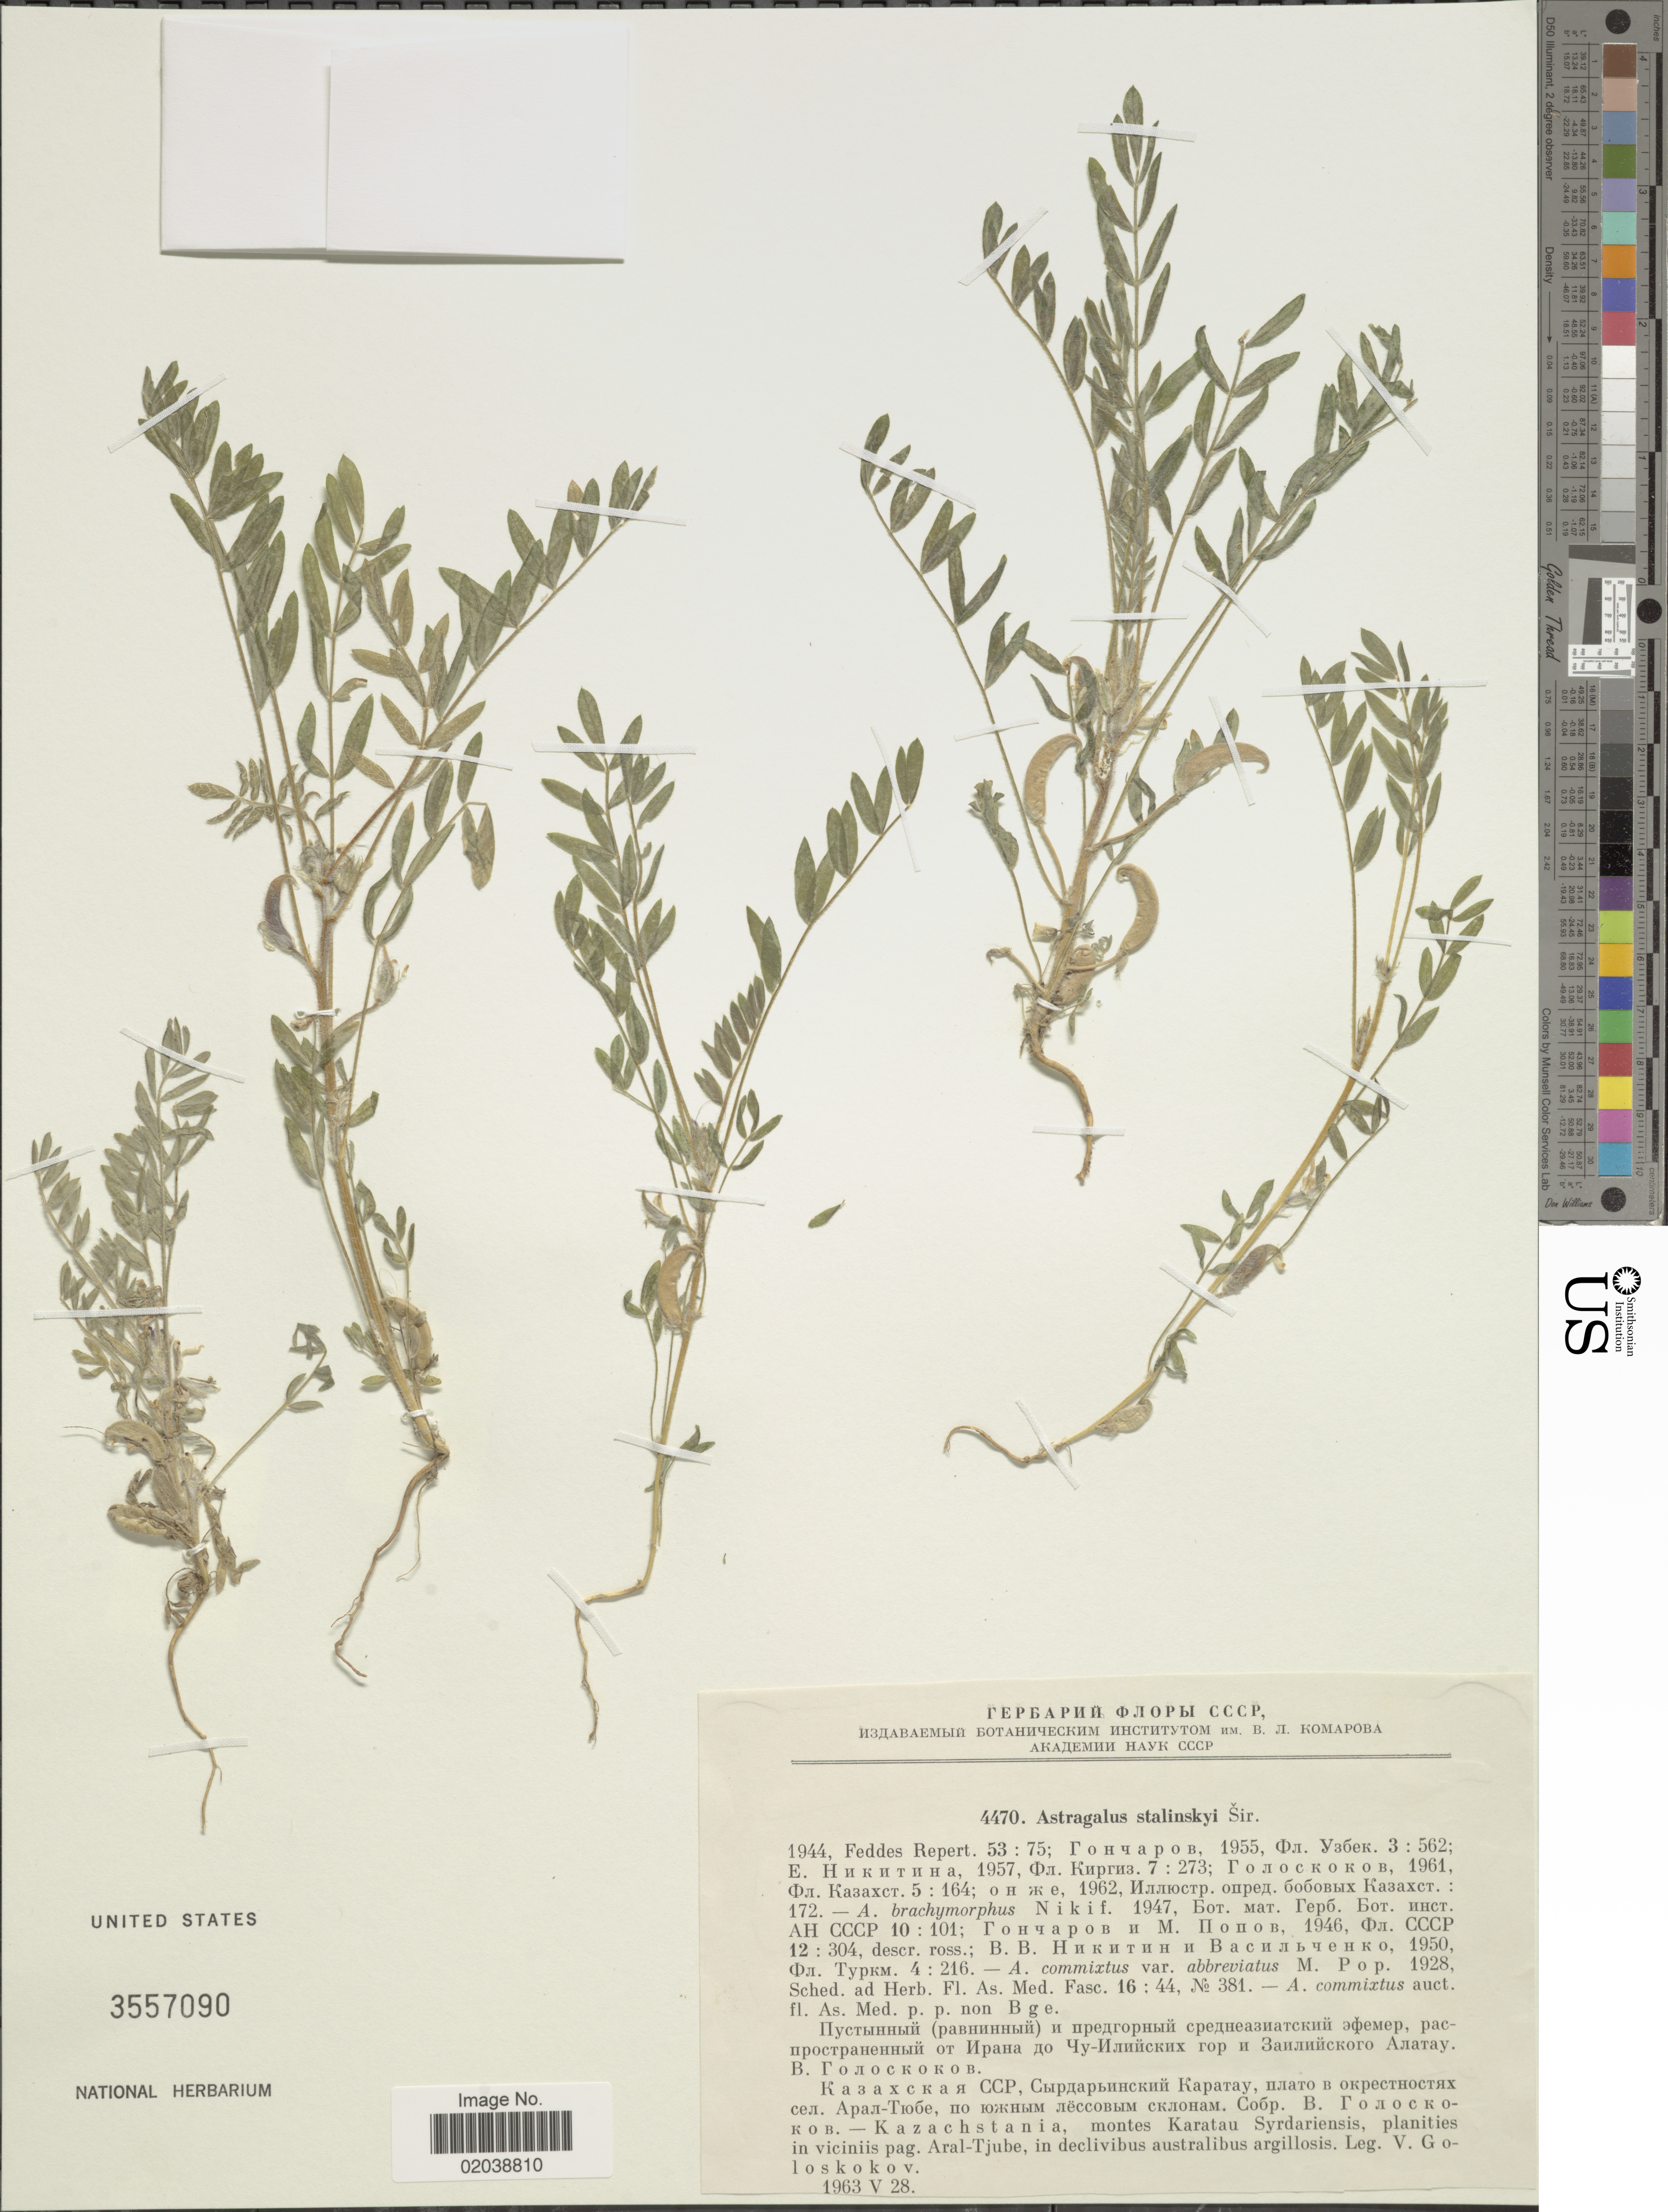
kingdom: Plantae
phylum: Tracheophyta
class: Magnoliopsida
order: Fabales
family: Fabaceae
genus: Astragalus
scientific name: Astragalus stalinskyi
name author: Širj.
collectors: V. P. Goloskokov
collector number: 4470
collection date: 1963-05-28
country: Kazakhstan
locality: Kazachstania, montes Karatau Syrdariensis, planities in viciniis pag. Aral-Tjube, in declivibus australibus argillosis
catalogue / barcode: US 3557090